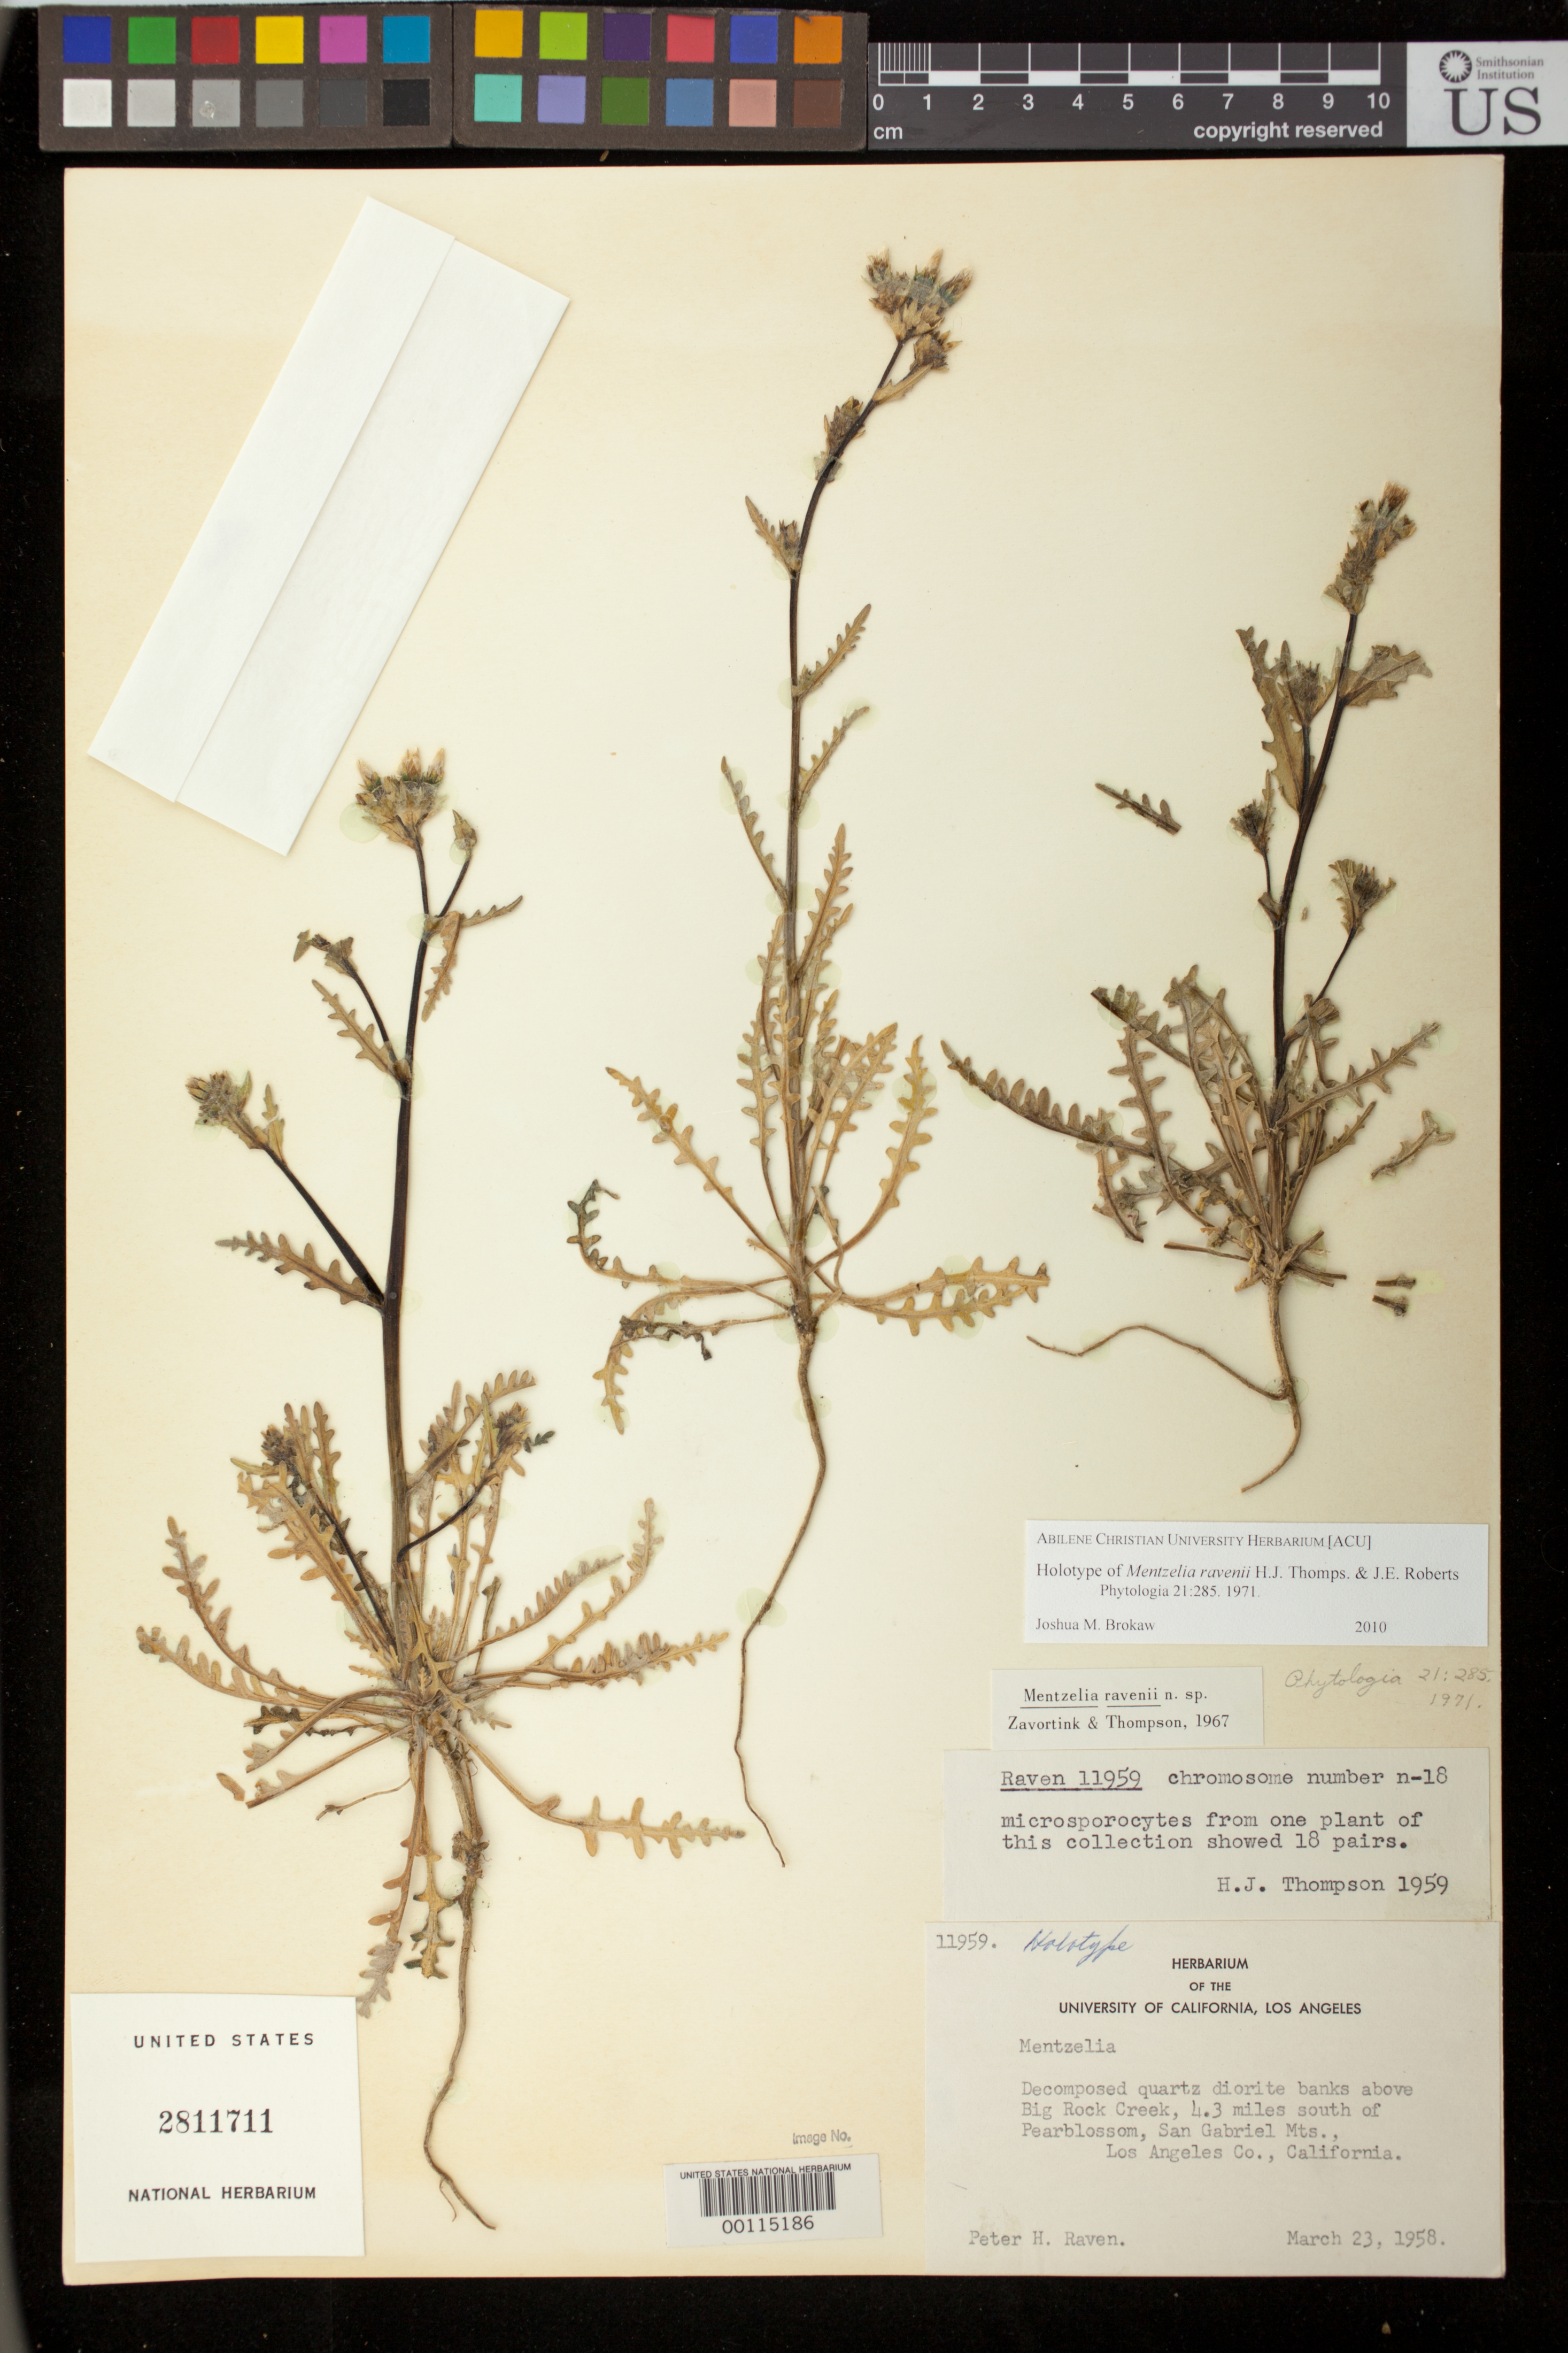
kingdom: Plantae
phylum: Tracheophyta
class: Magnoliopsida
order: Cornales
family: Loasaceae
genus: Mentzelia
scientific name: Mentzelia ravenii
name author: H.J. Thomps. & J.E. Roberts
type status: Holotype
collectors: P. H. Raven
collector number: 11959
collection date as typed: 23 Mar 1958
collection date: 1958-03-23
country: United States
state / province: California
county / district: Los Angeles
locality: Above Big Rock Creek, San Gabriel Mts.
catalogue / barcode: US 2811711